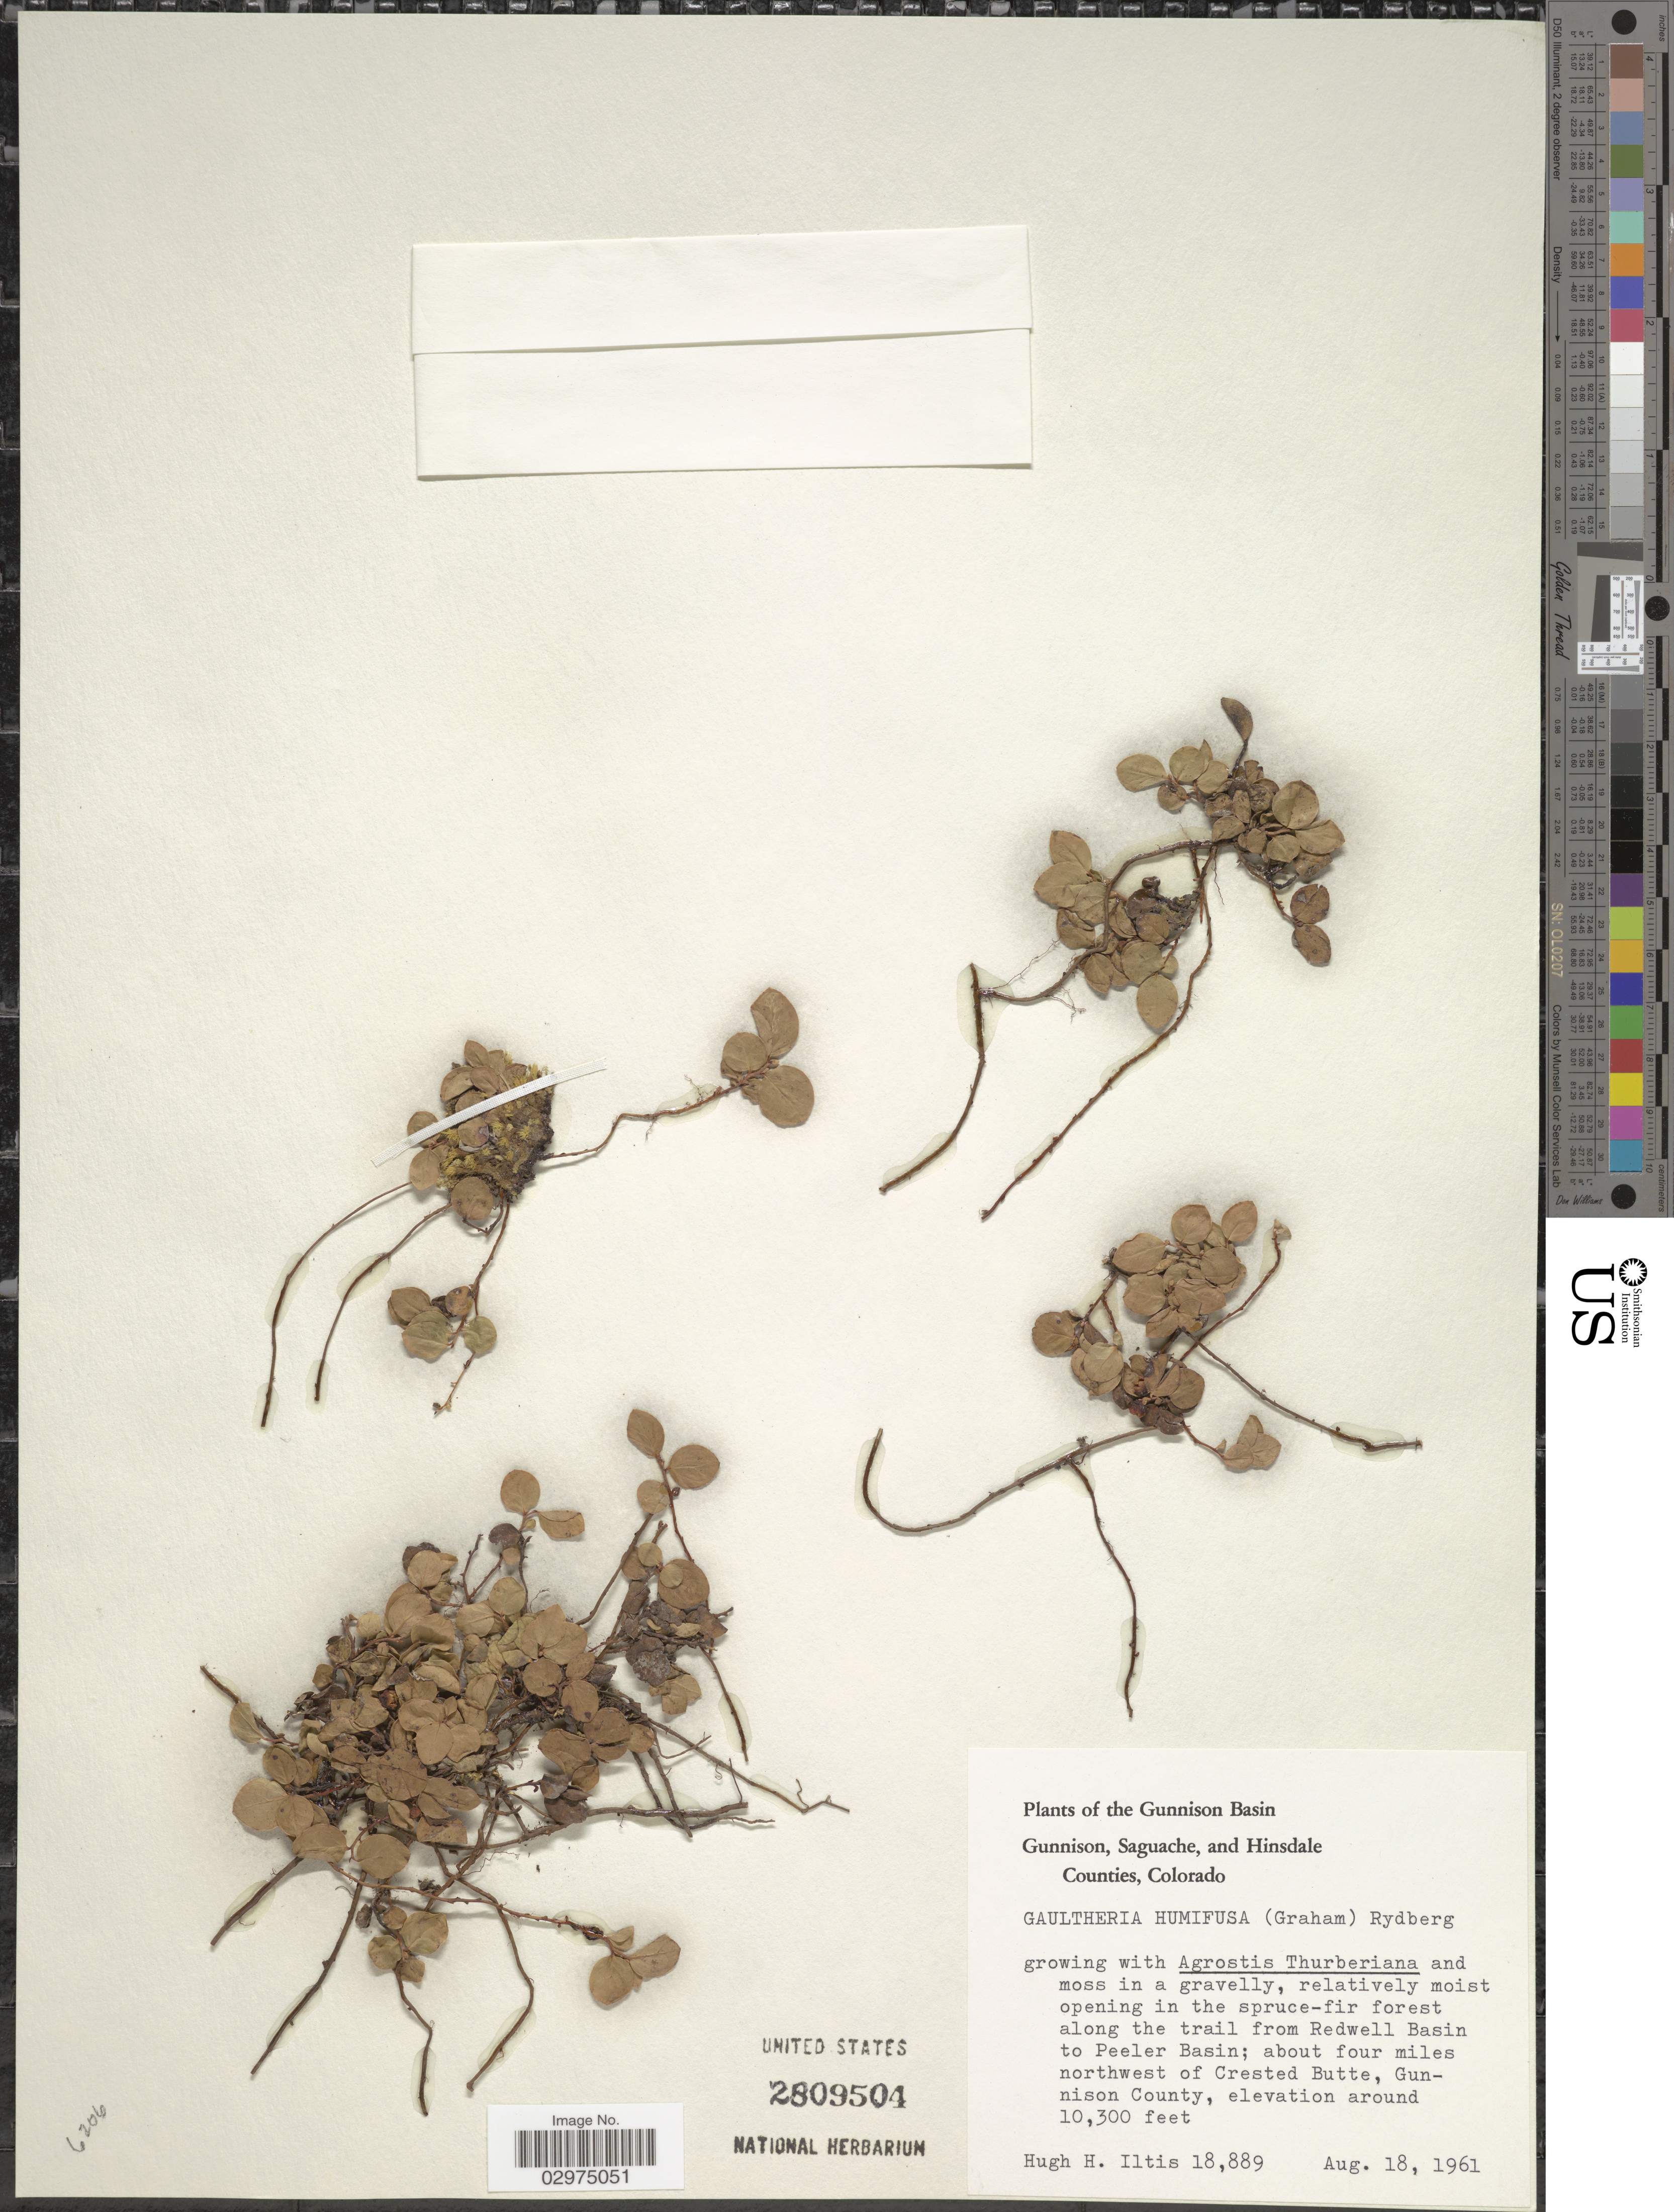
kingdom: Plantae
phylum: Tracheophyta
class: Magnoliopsida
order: Ericales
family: Ericaceae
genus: Gaultheria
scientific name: Gaultheria humifusa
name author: (Graham) Rydb.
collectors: H. H. Iltis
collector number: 18889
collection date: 1961-08-18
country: United States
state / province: Colorado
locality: Gunnison Basin. Gunnison. Along the trail from Redwell Basin to Peeler Basin; about four miles northwest of Crested Butte, Gunnison County.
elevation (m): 3139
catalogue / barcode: US 2809504